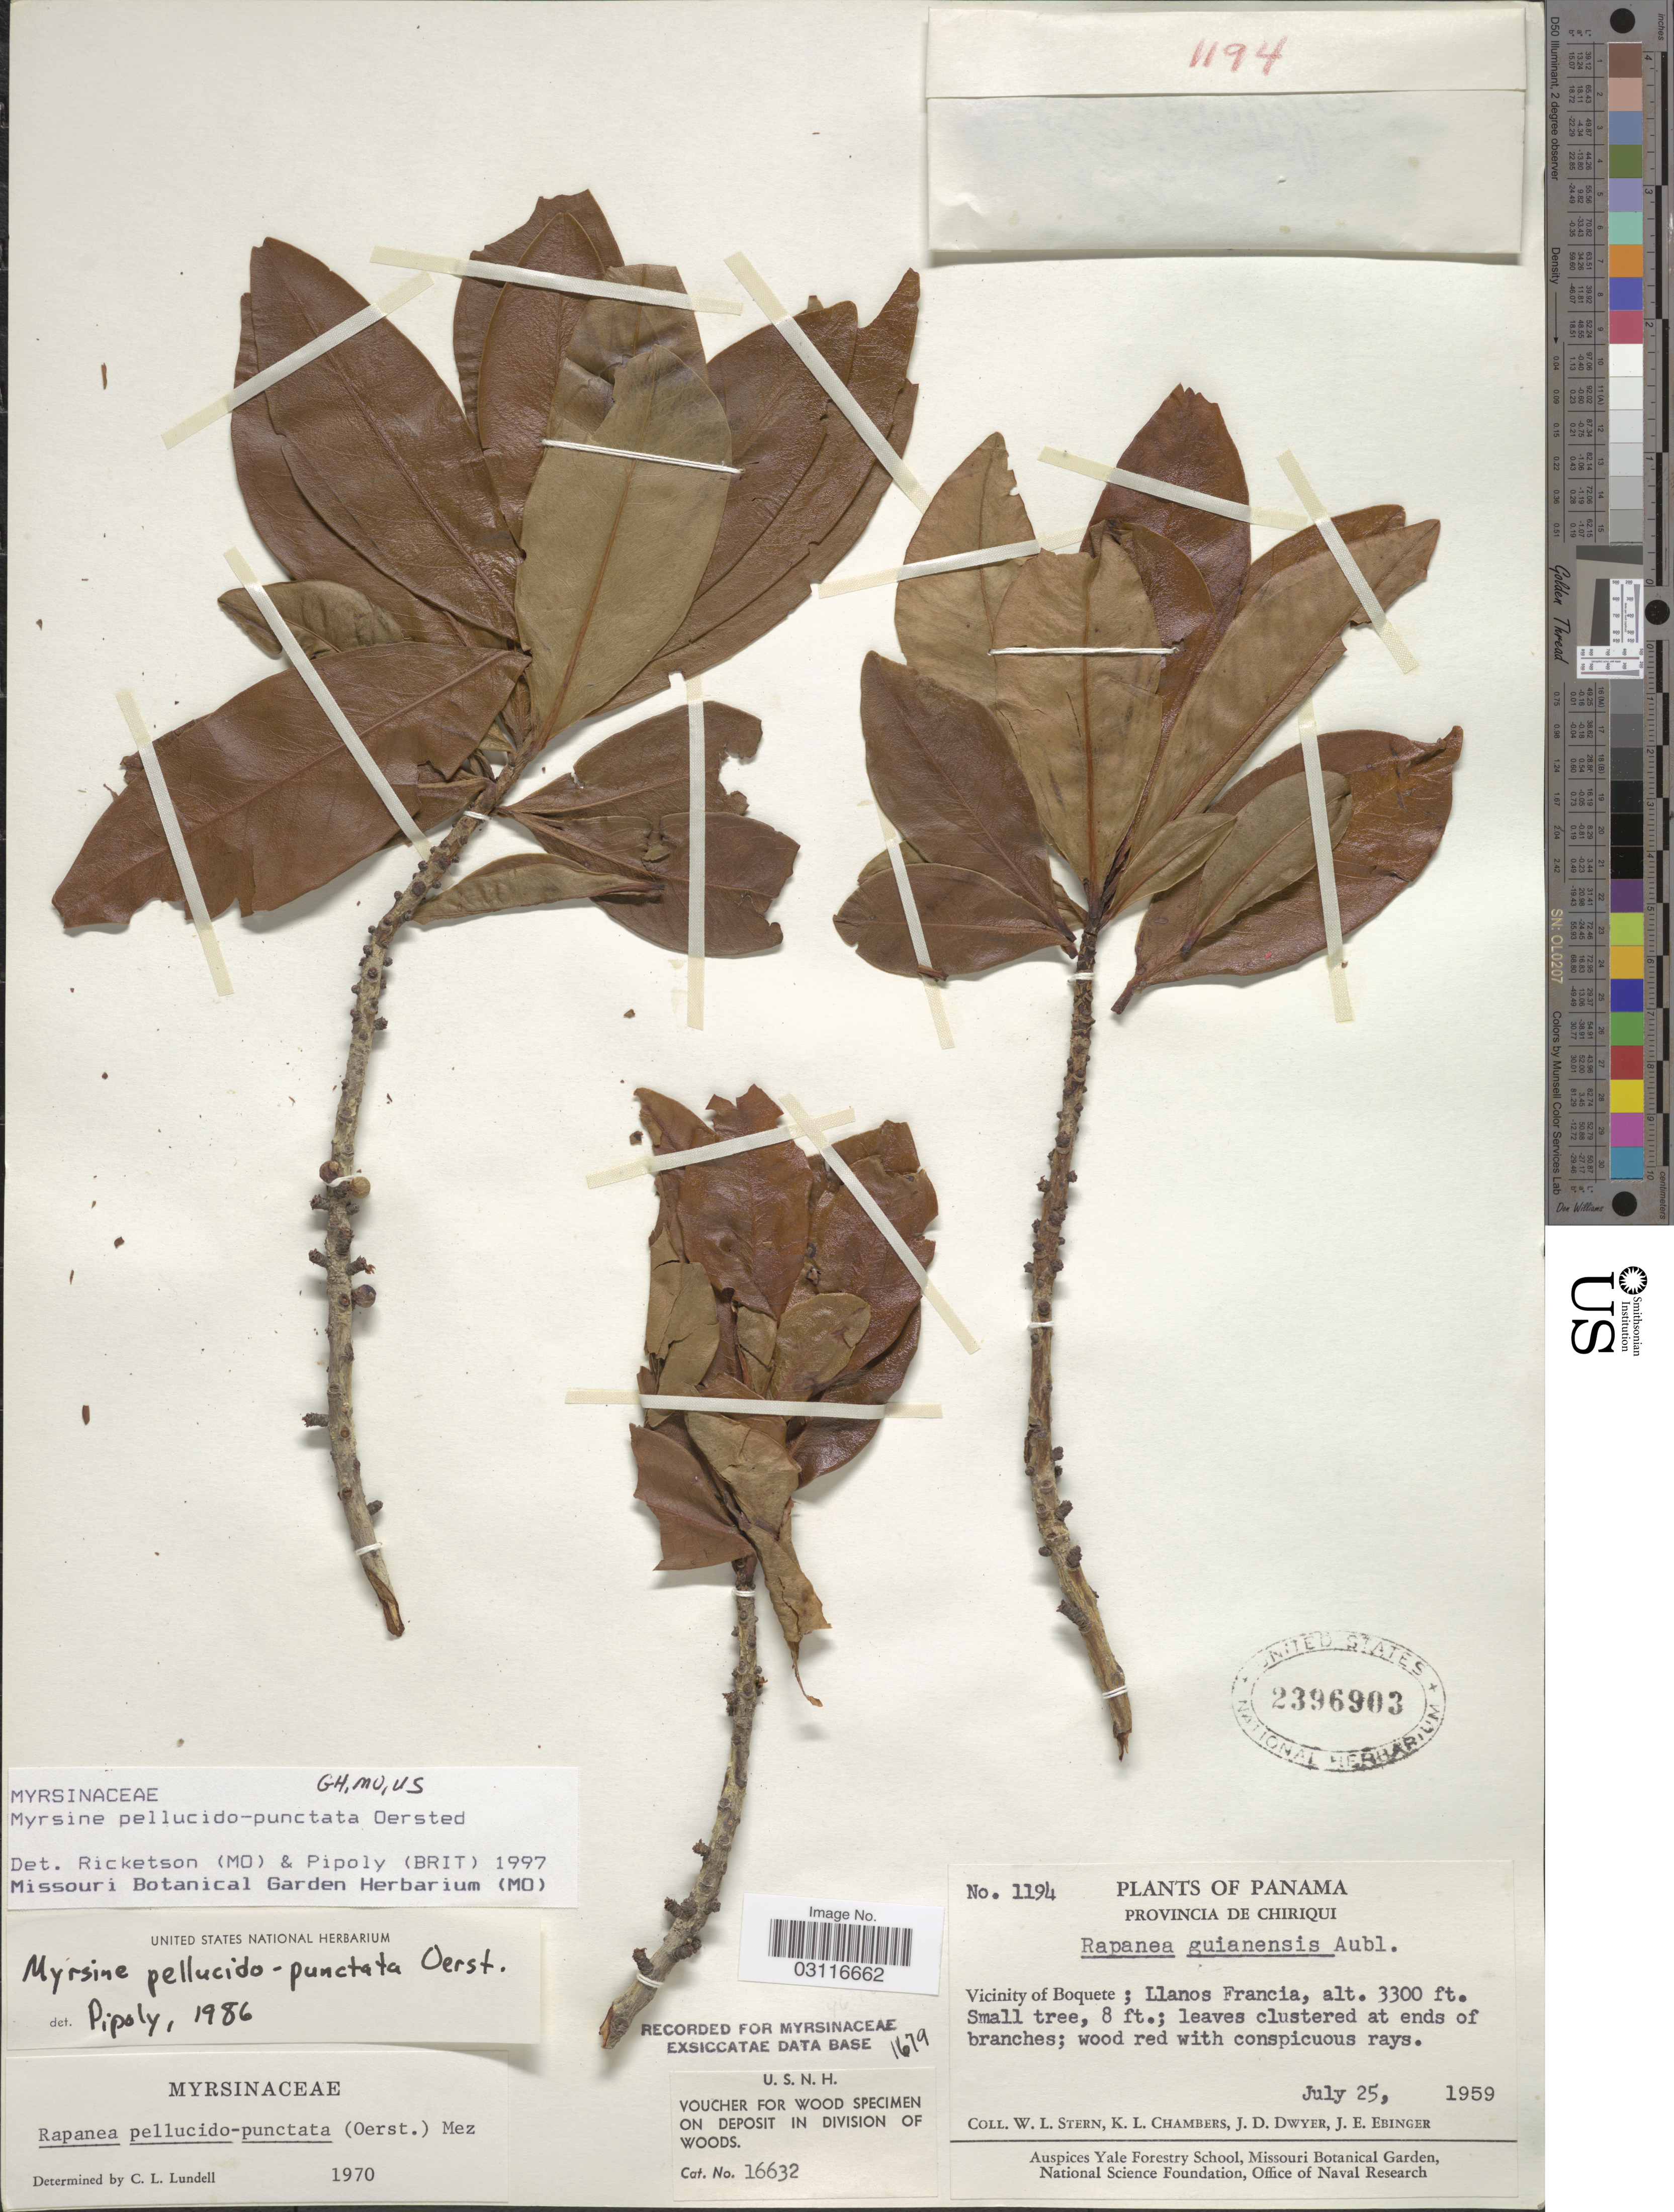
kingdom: Plantae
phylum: Tracheophyta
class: Magnoliopsida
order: Ericales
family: Primulaceae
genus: Myrsine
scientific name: Myrsine pellucido-punctata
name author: Oerst.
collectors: W. L. Stern, K. Chambers, J. D. Dwyer & J. Ebinger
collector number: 1194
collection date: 1959-07-25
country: Panama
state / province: Chiriqui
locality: Vicinity of Boquete; Llanos Francia.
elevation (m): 1006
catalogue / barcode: US 2396903